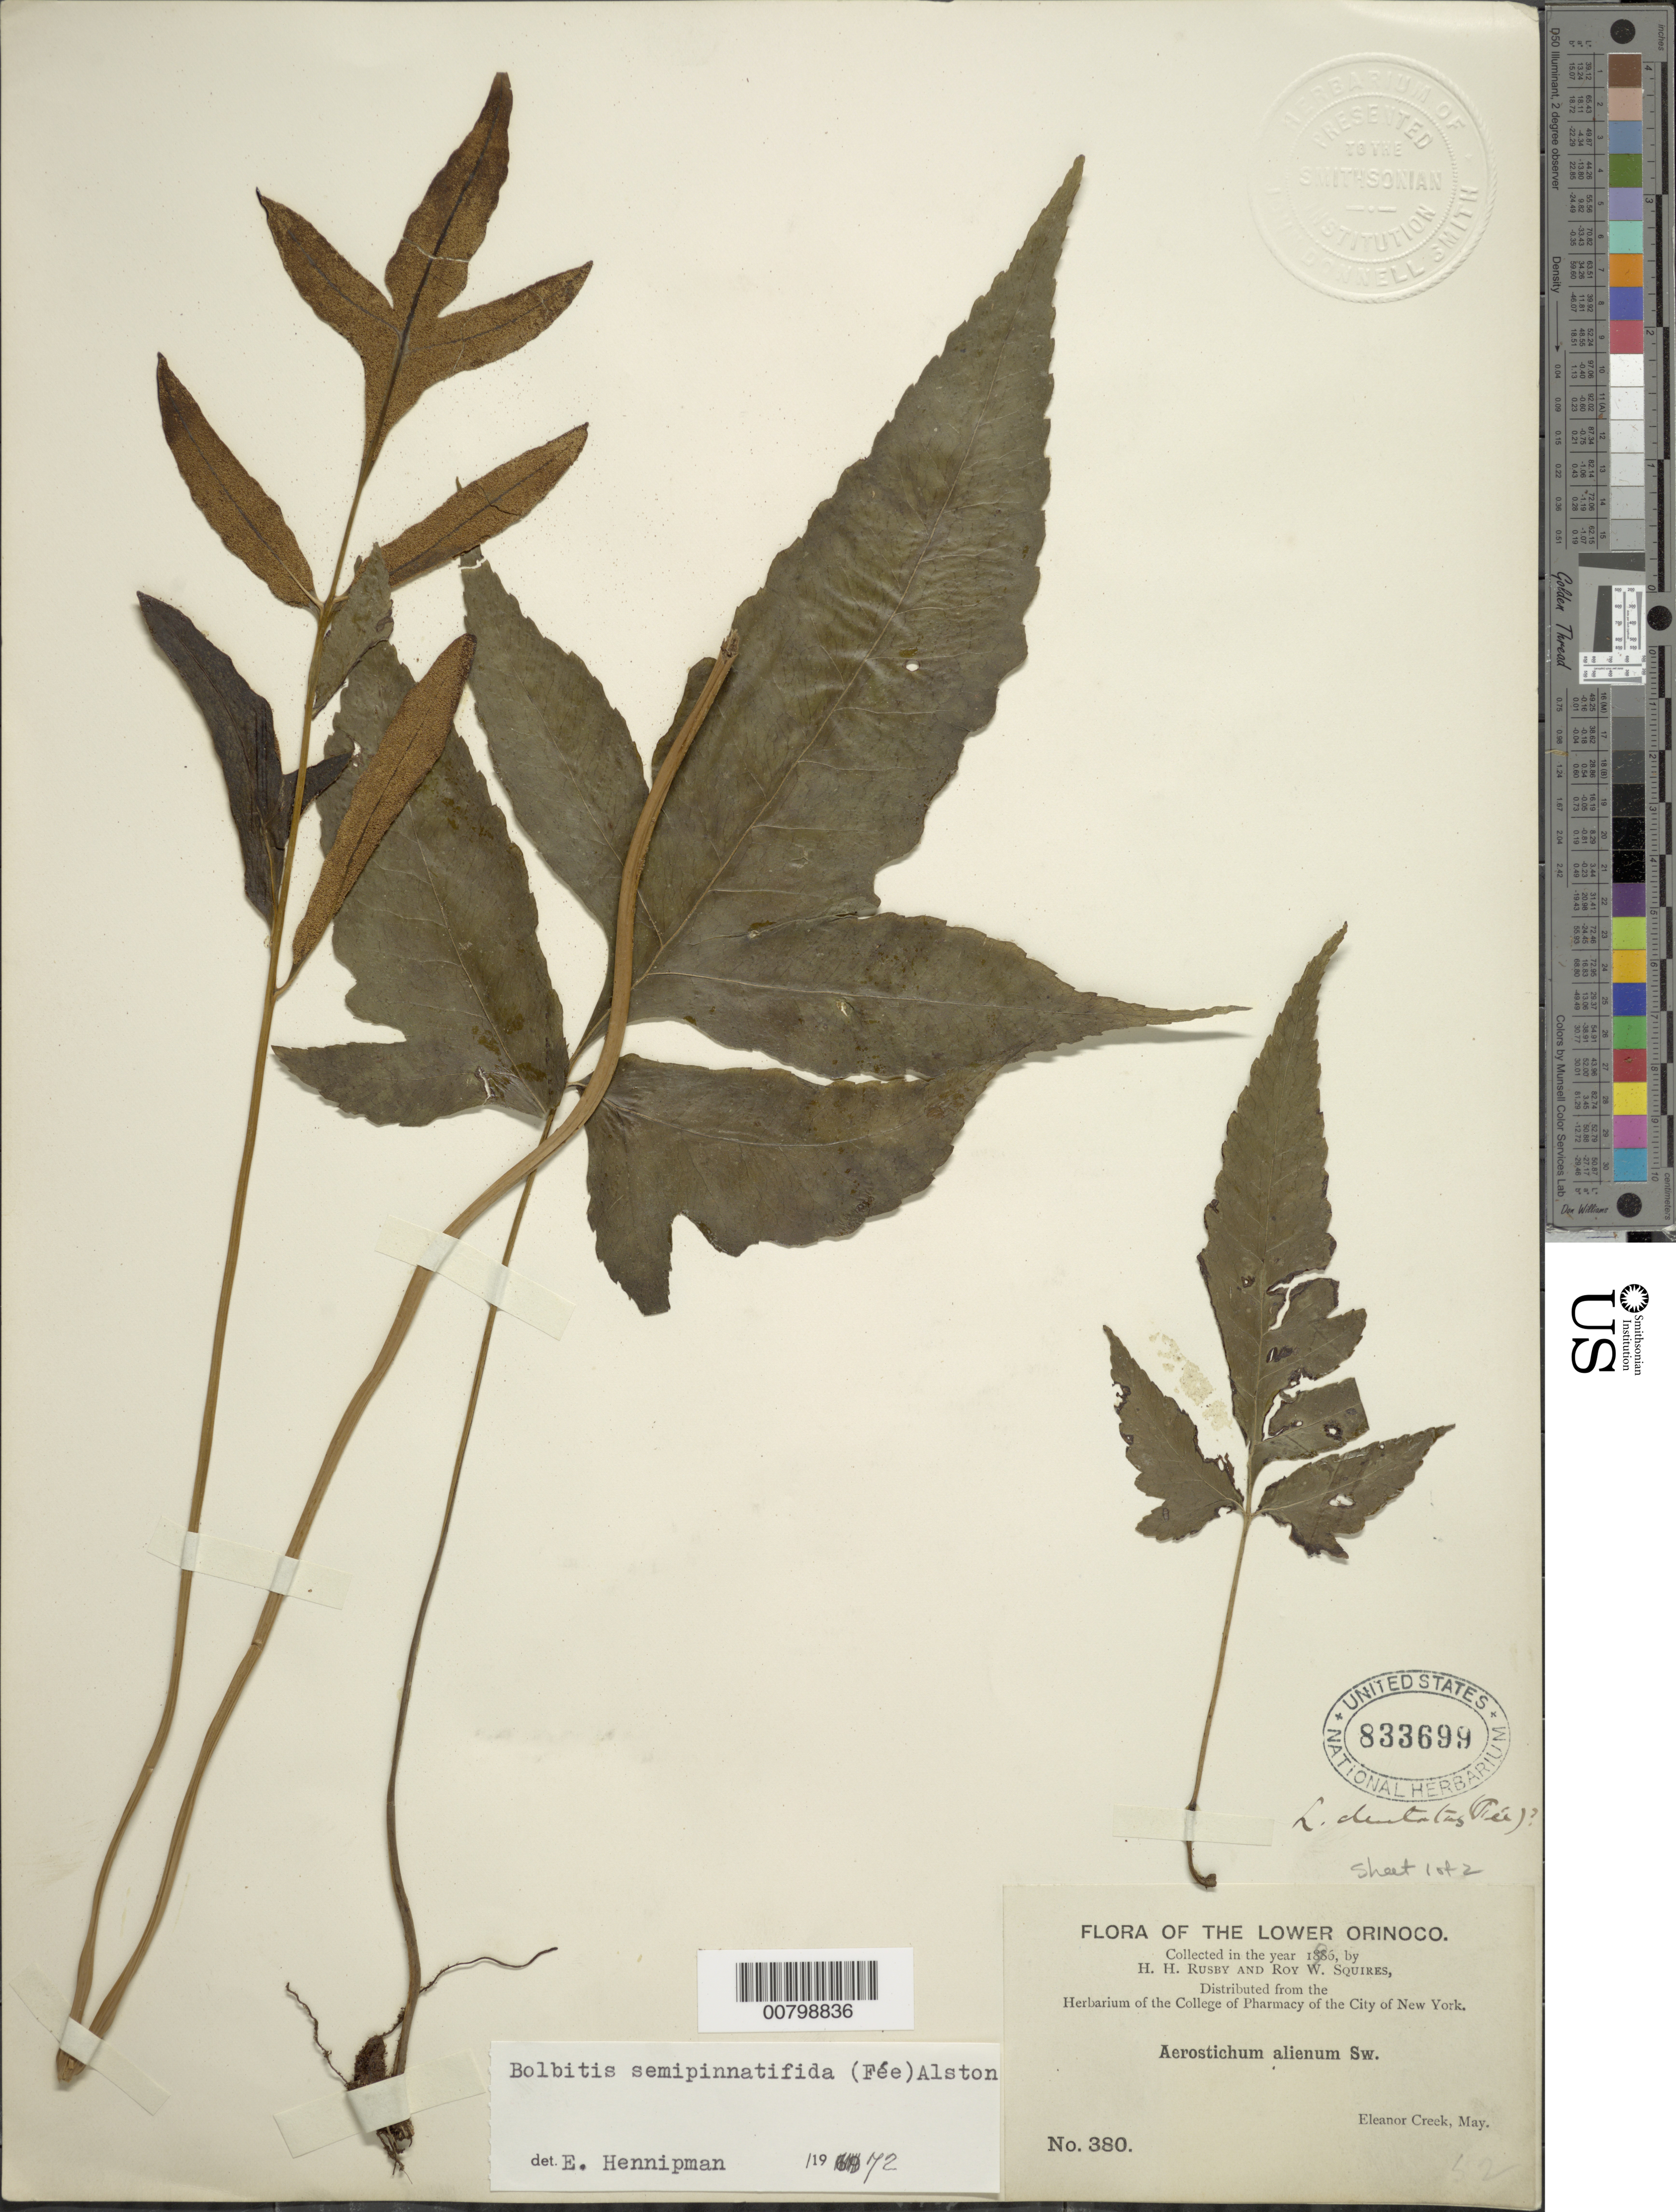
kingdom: Plantae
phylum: Tracheophyta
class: Polypodiopsida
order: Polypodiales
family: Dryopteridaceae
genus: Bolbitis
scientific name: Bolbitis semipinnatifida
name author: (Fée) Alston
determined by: Hennipman, E.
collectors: H. H. Rusby & R. Squires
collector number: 380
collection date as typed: May 1896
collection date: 1896-05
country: Venezuela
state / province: Delta Amacuro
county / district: Antonio Díaz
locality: Lower Orinoco, Eleanor Creek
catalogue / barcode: US 833699